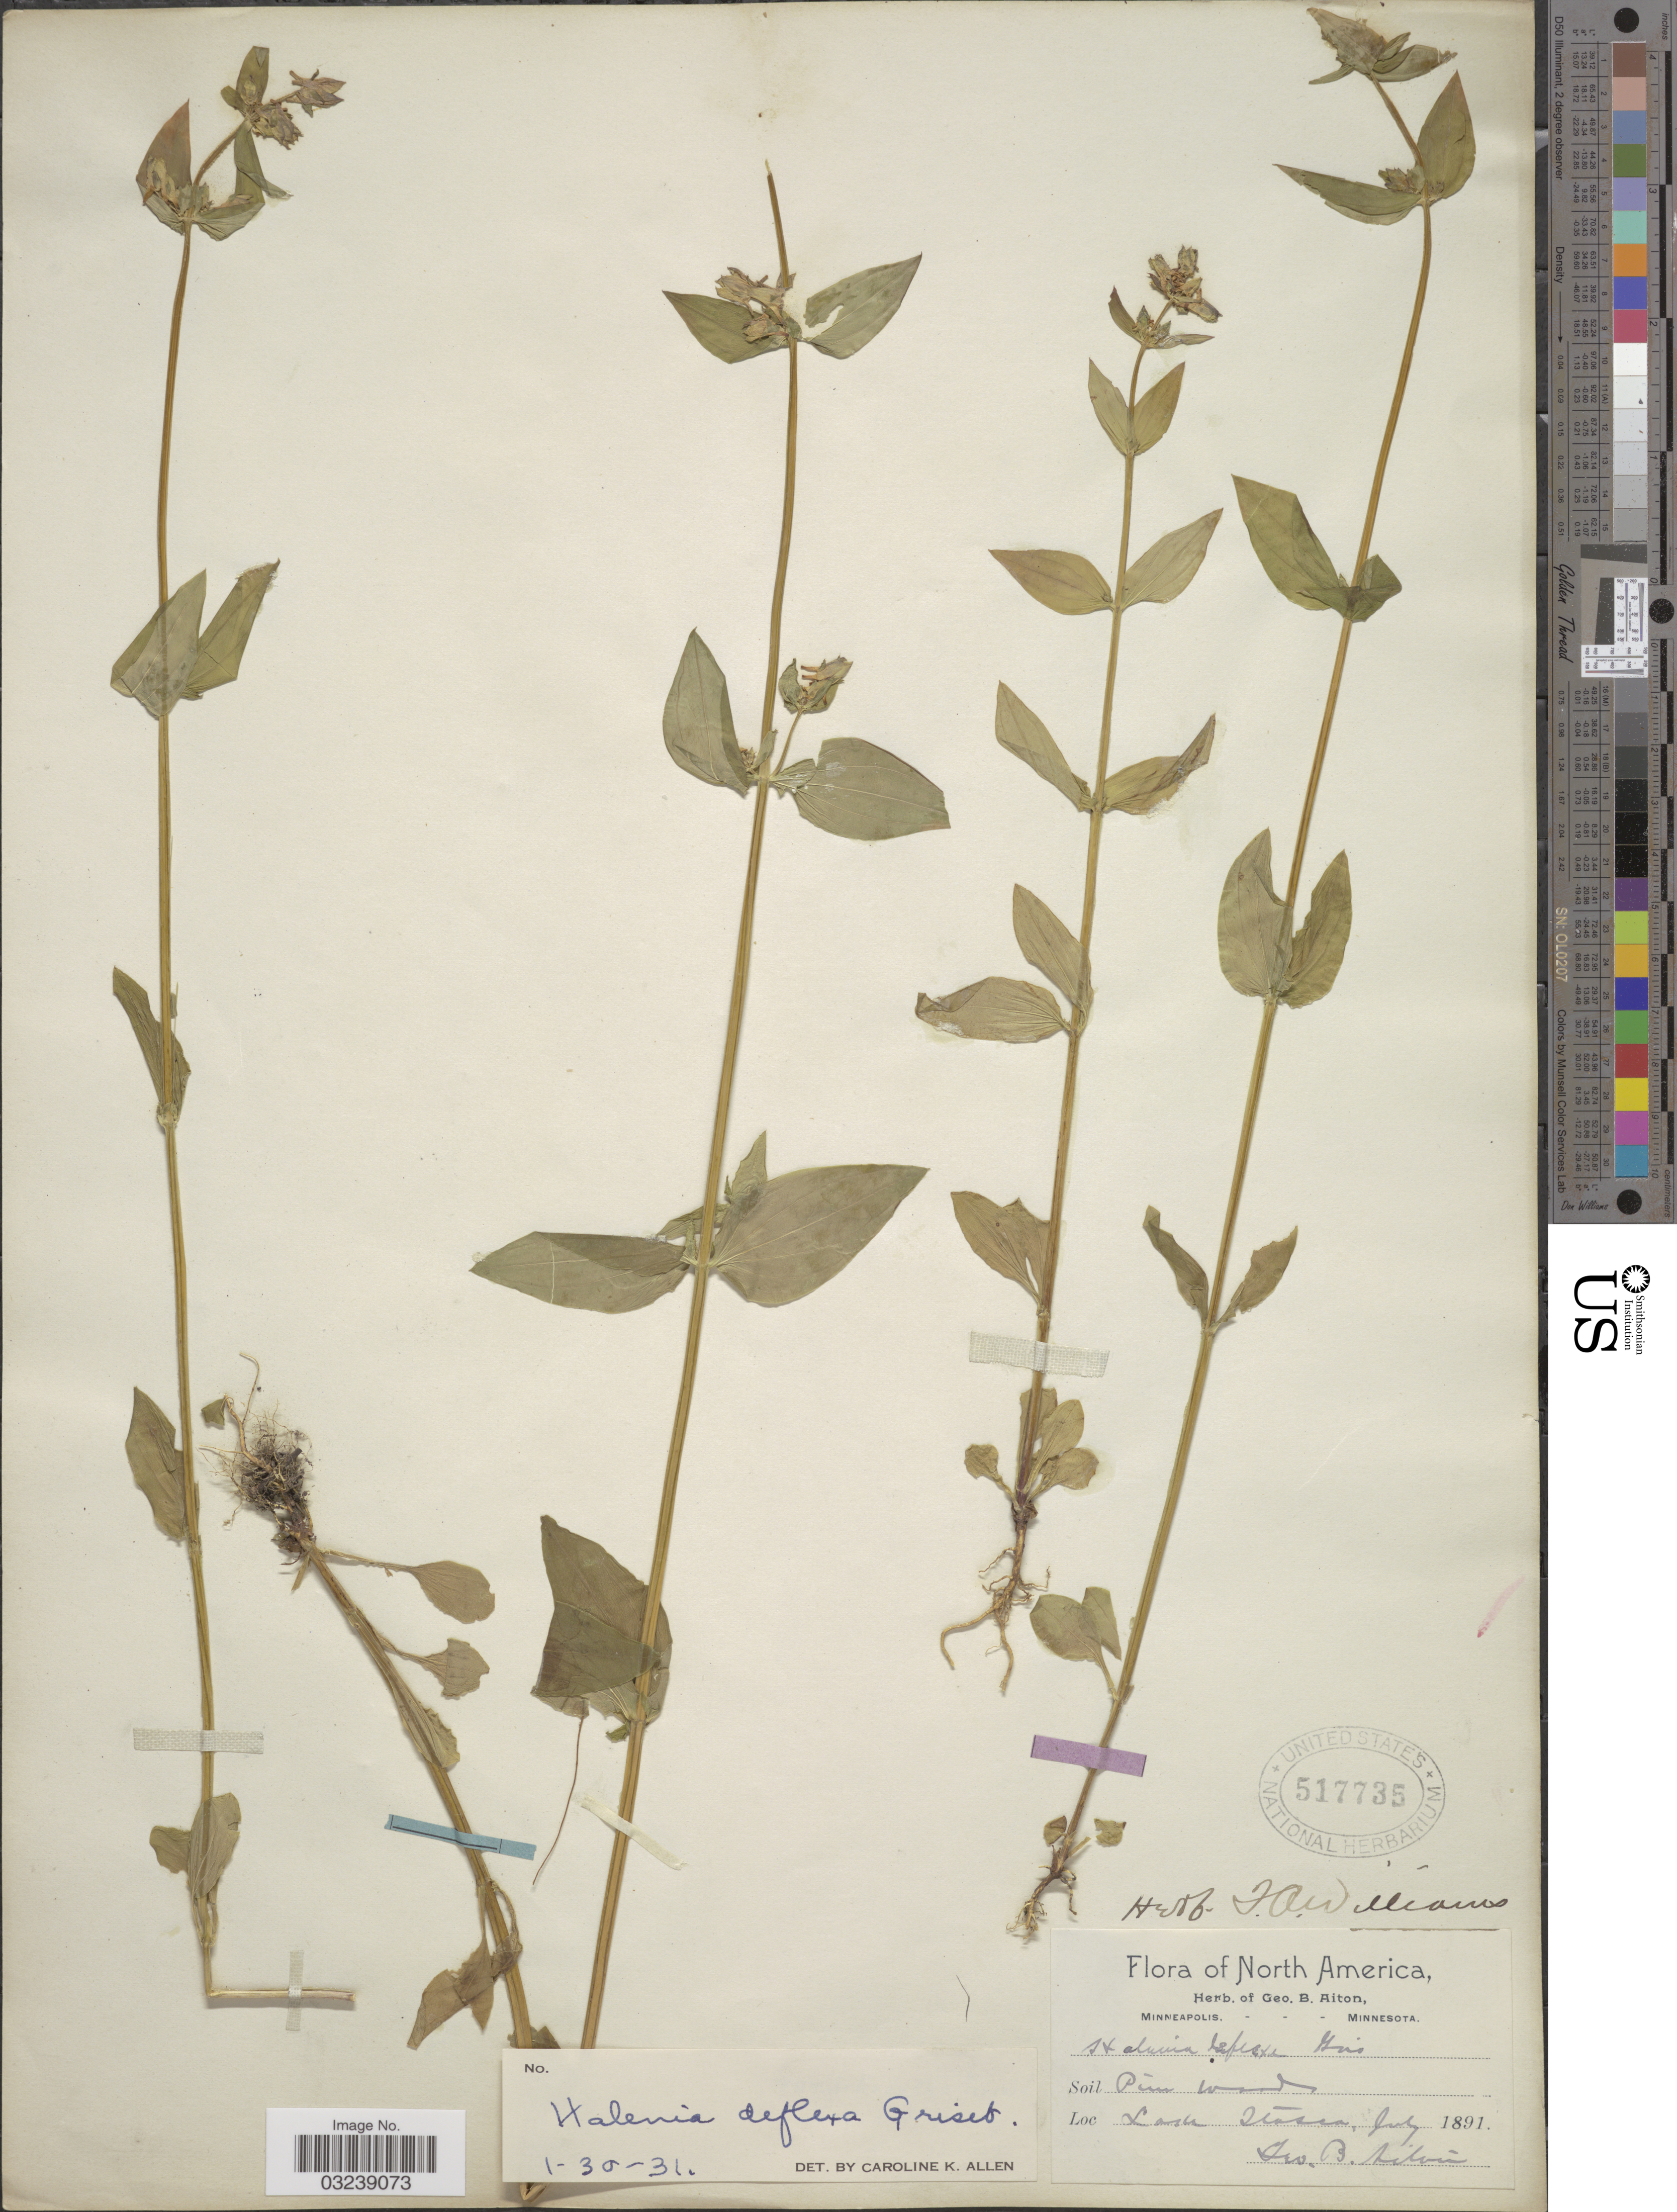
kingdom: Plantae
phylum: Tracheophyta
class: Magnoliopsida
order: Gentianales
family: Gentianaceae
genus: Halenia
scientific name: Halenia deflexa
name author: (Sm.) Griseb.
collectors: G. B. Hinton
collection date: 1891-07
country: United States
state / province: Minnesota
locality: Lake Itasca.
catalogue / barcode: US 517735